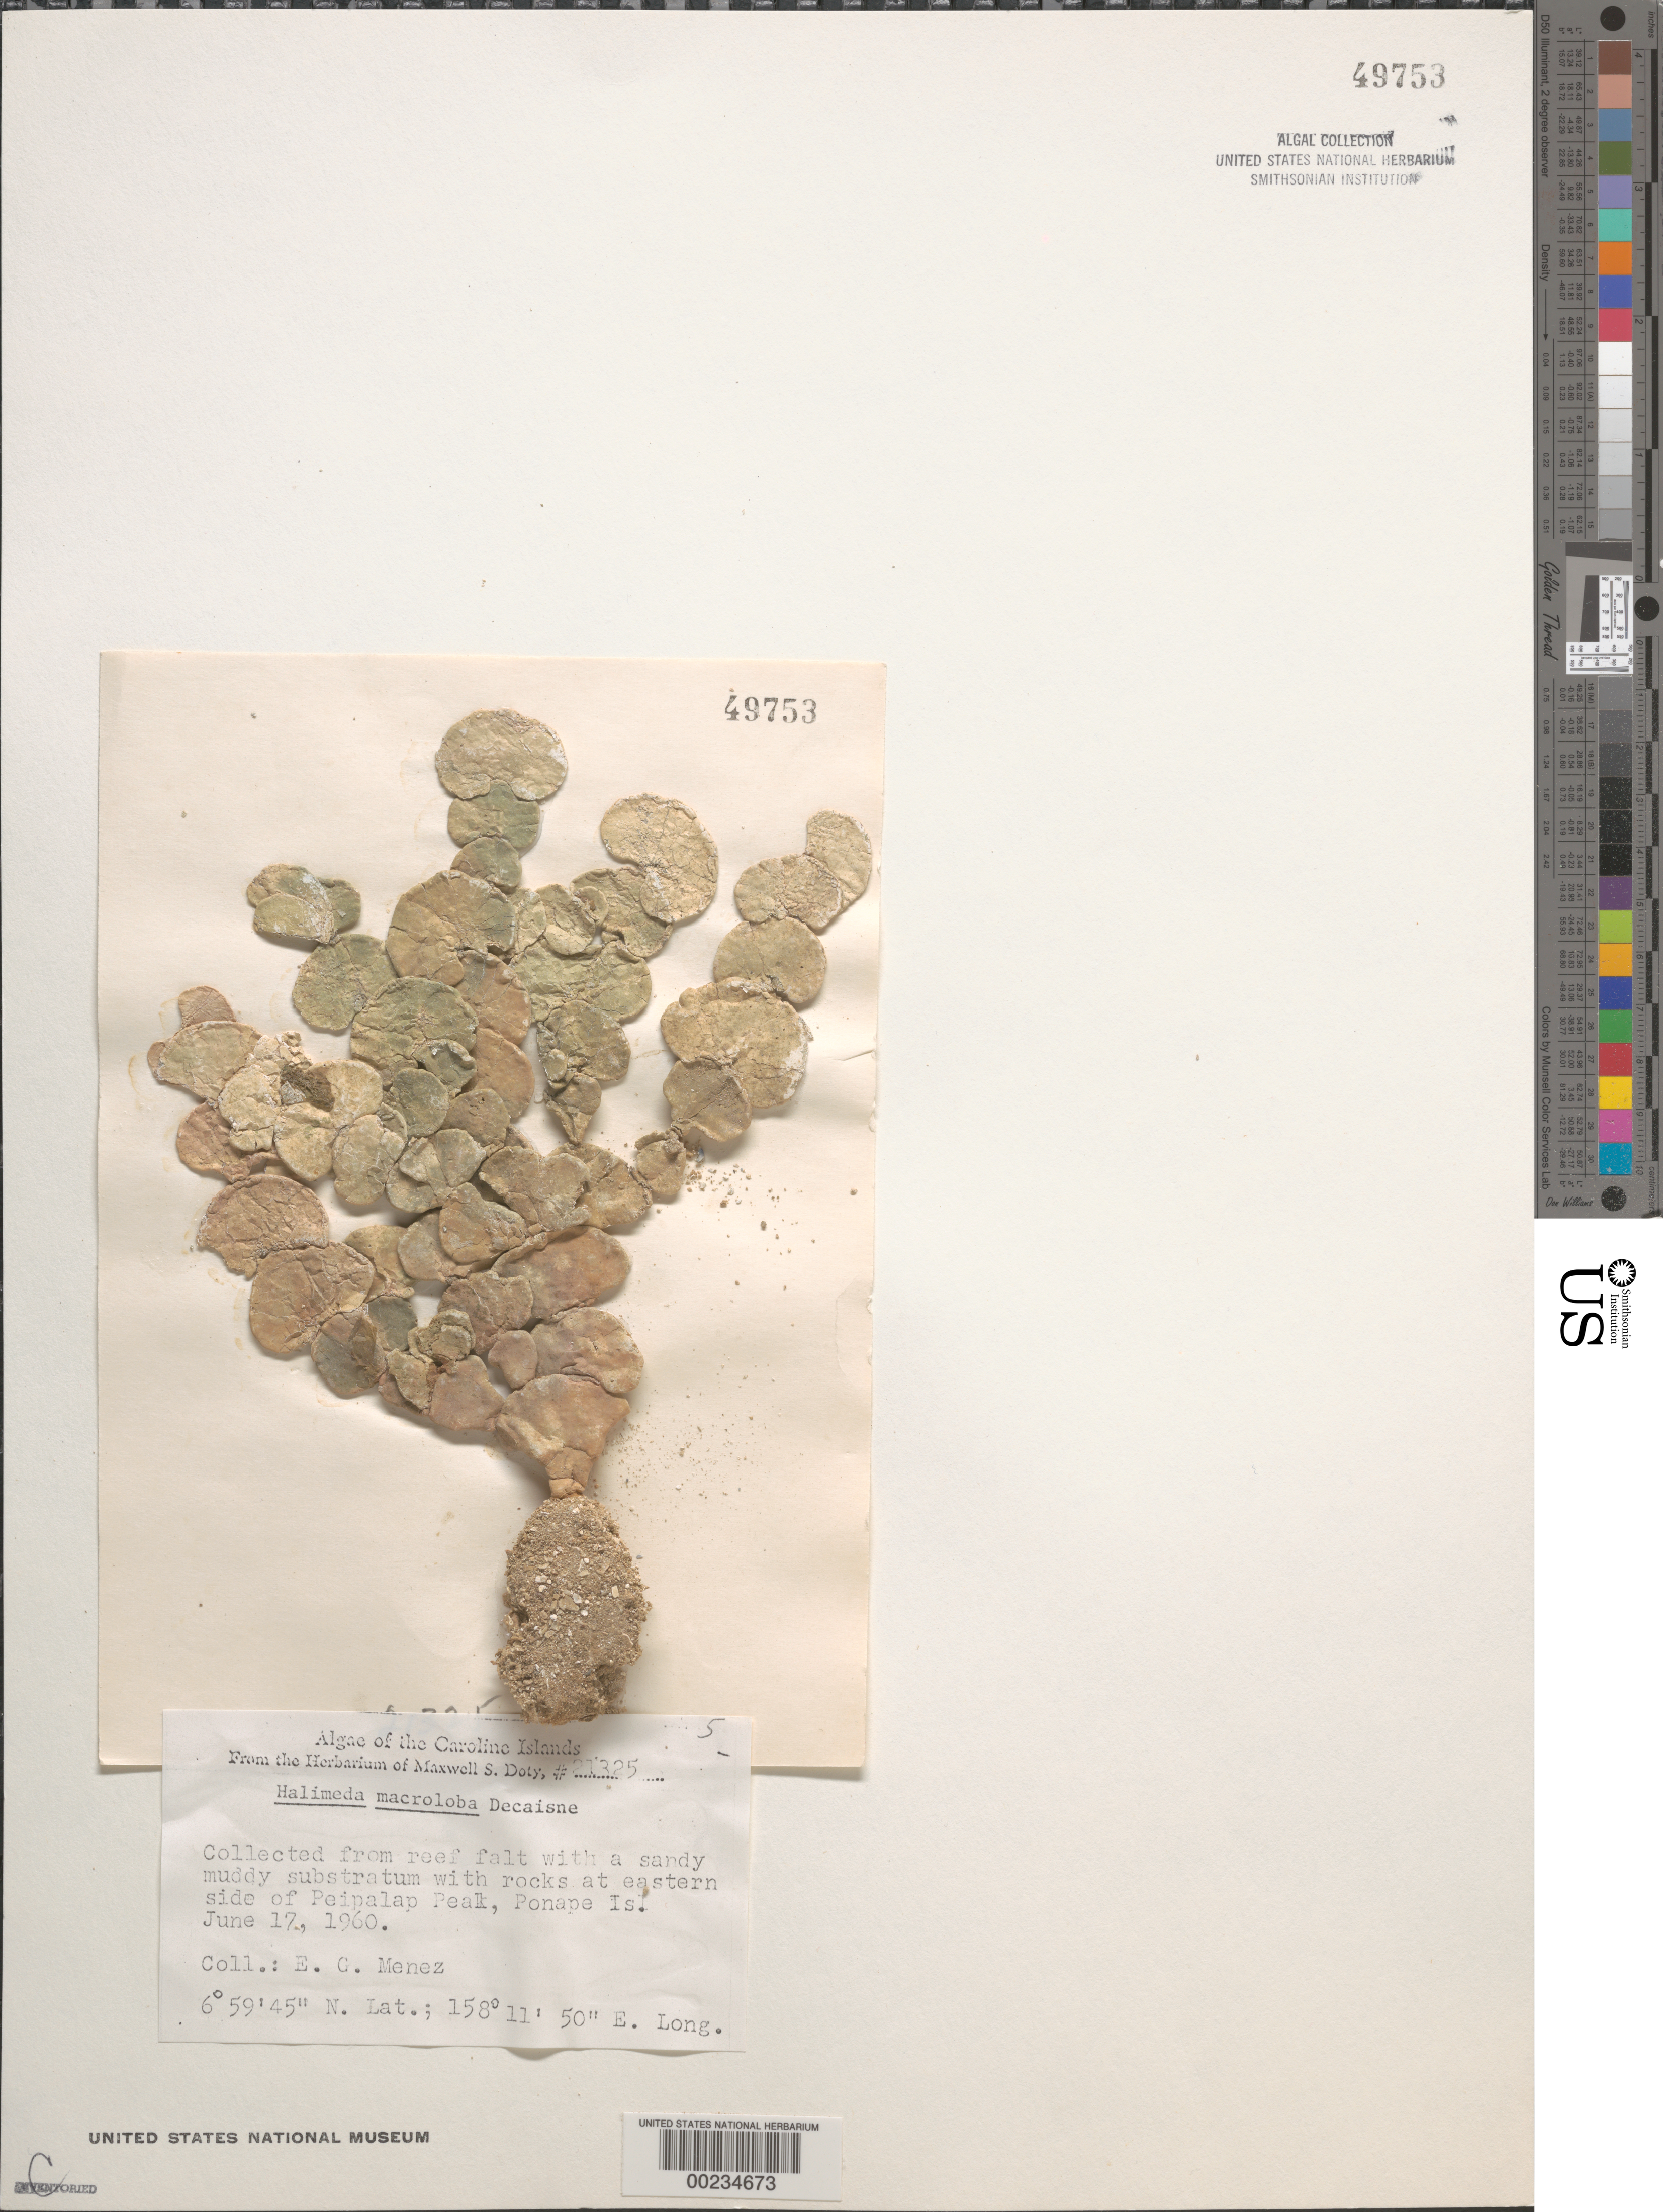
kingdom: Plantae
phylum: Chlorophyta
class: Ulvophyceae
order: Bryopsidales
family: Halimedaceae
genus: Halimeda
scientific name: Halimeda macroloba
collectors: Meñez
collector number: MSD 21325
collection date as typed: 17 Jun 1960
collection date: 1960-06-17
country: Micronesia, Federated States of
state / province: Pohnpei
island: Pohnpei [Ponape]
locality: Peipalap Peak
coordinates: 6 59' 45" N, 158 11' 50" E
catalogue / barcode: US 49753